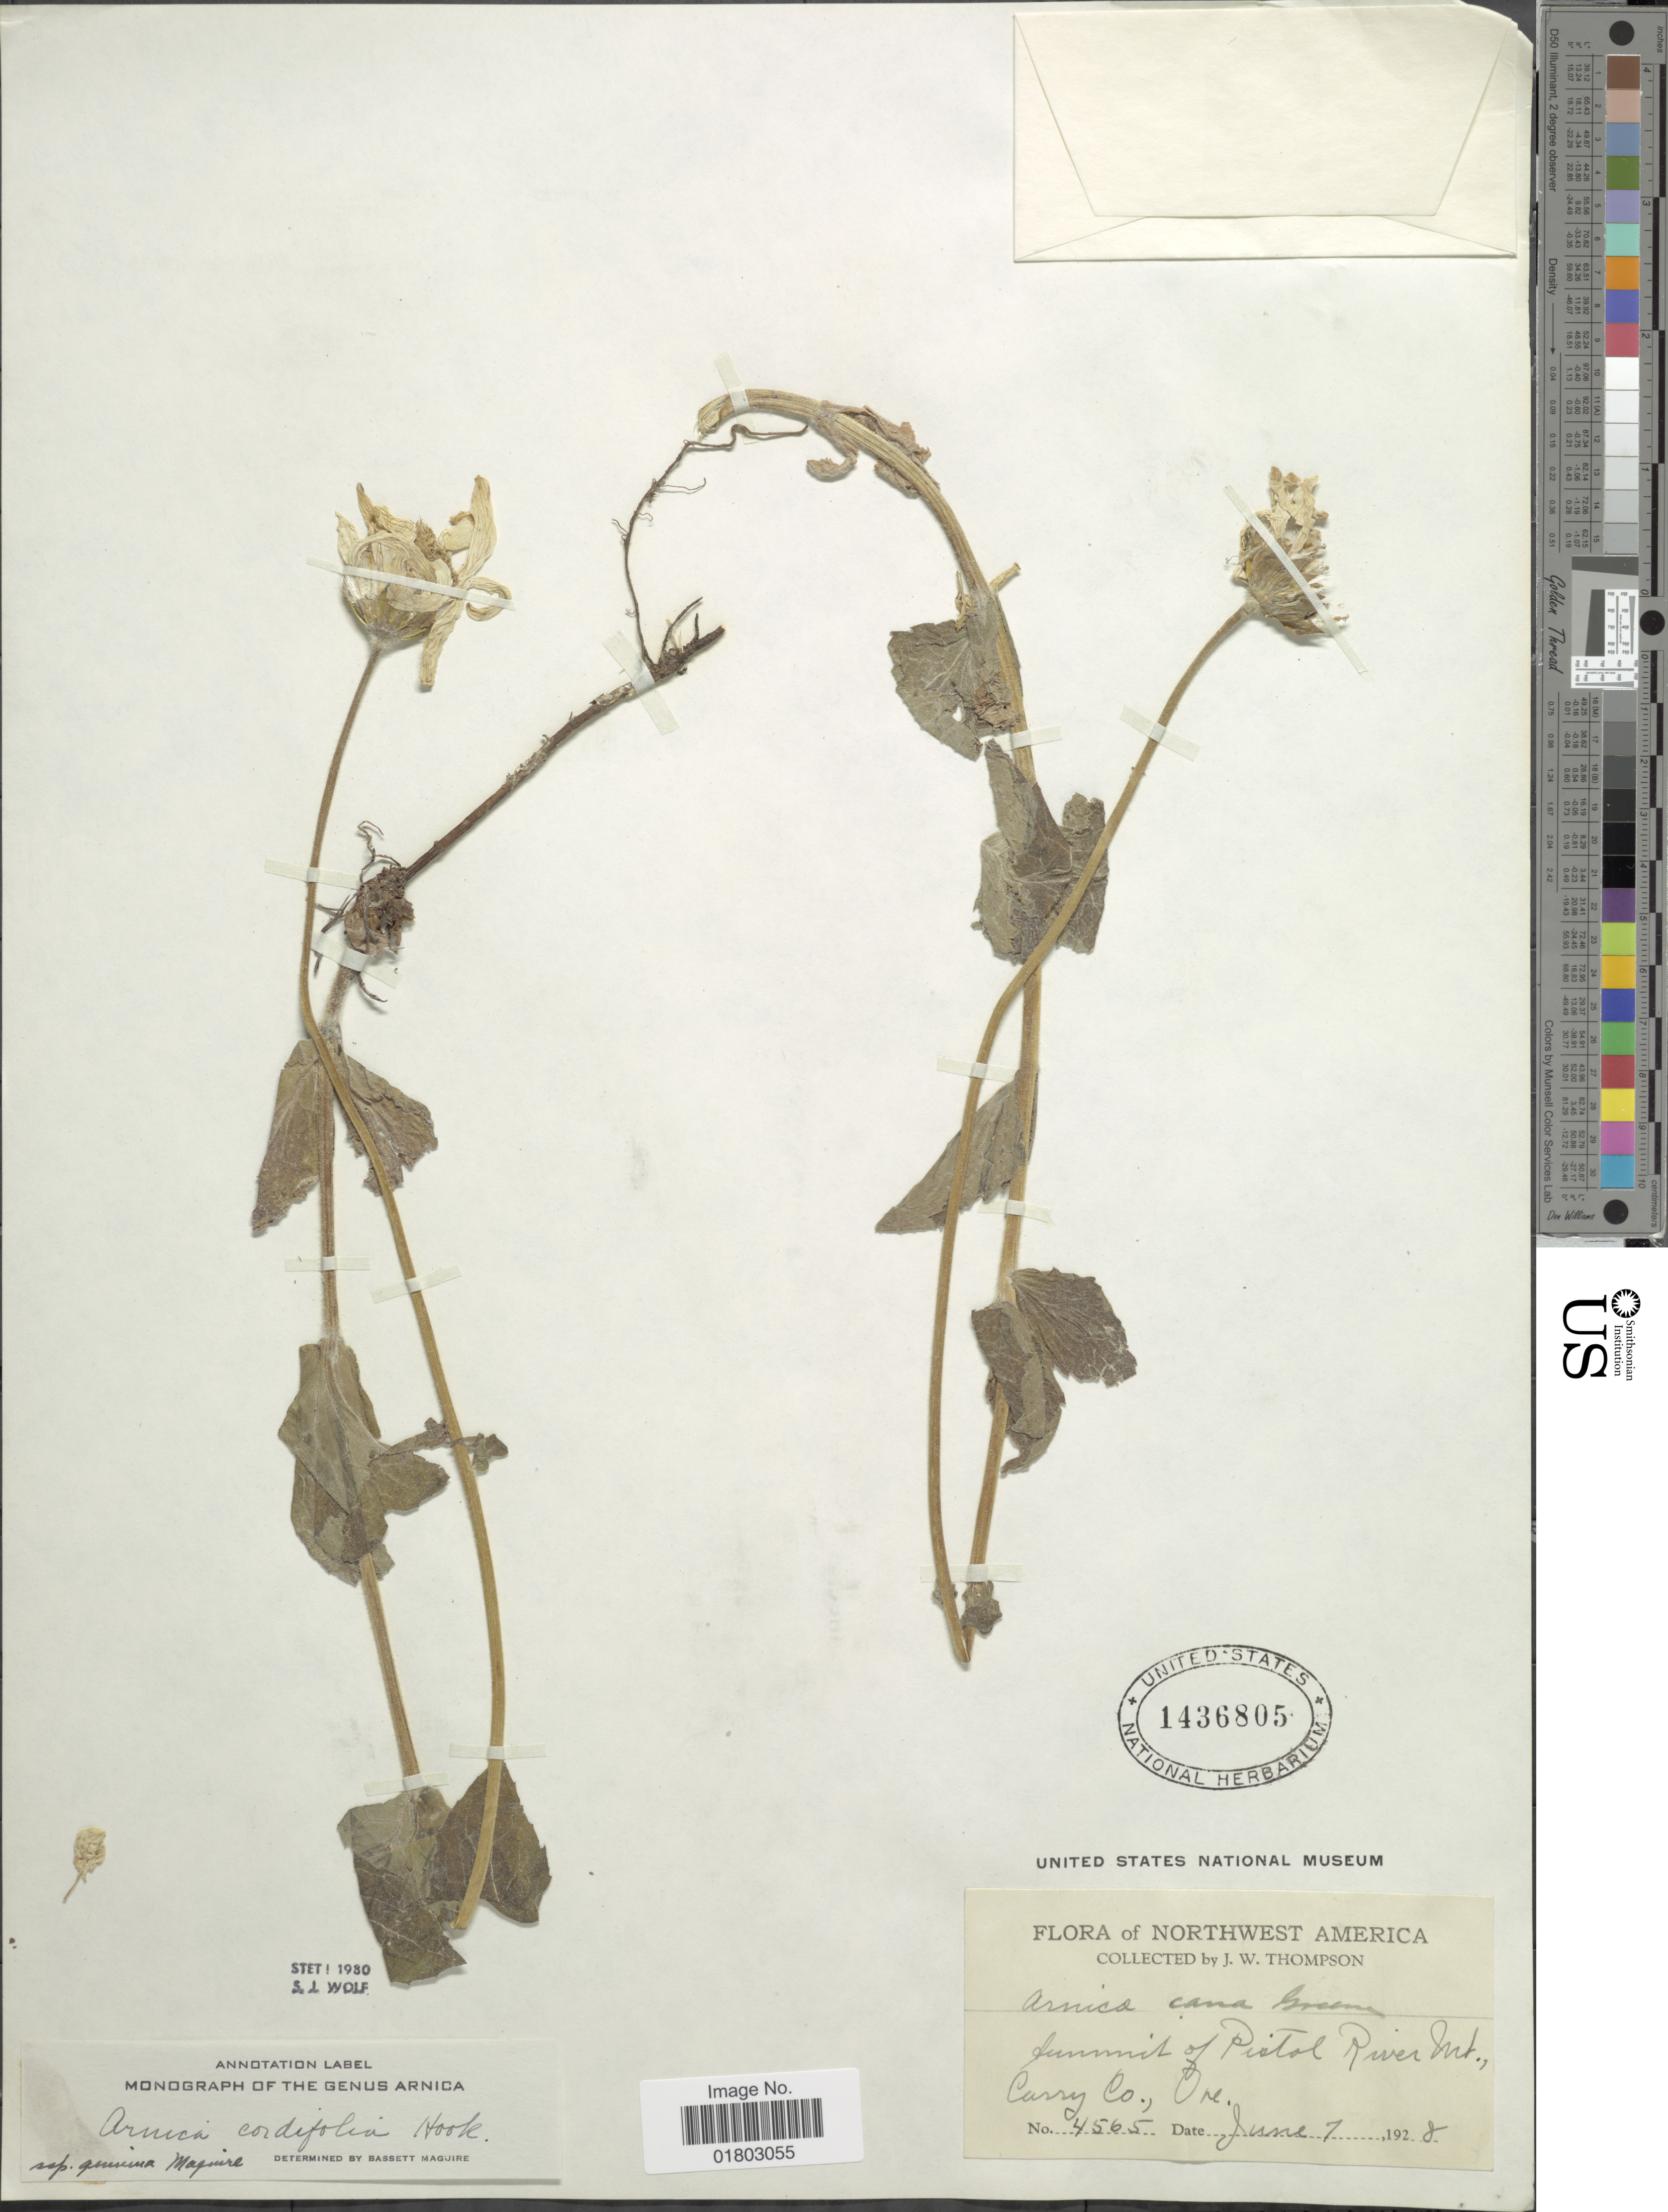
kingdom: Plantae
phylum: Tracheophyta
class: Magnoliopsida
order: Asterales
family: Asteraceae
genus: Arnica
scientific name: Arnica cordifolia subsp. genuina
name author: Maguire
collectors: J. W. Thompson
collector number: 4565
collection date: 1928-06-07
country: United States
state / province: Oregon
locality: Summit of Pistol River Mt., Carry Co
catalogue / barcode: US 1436805